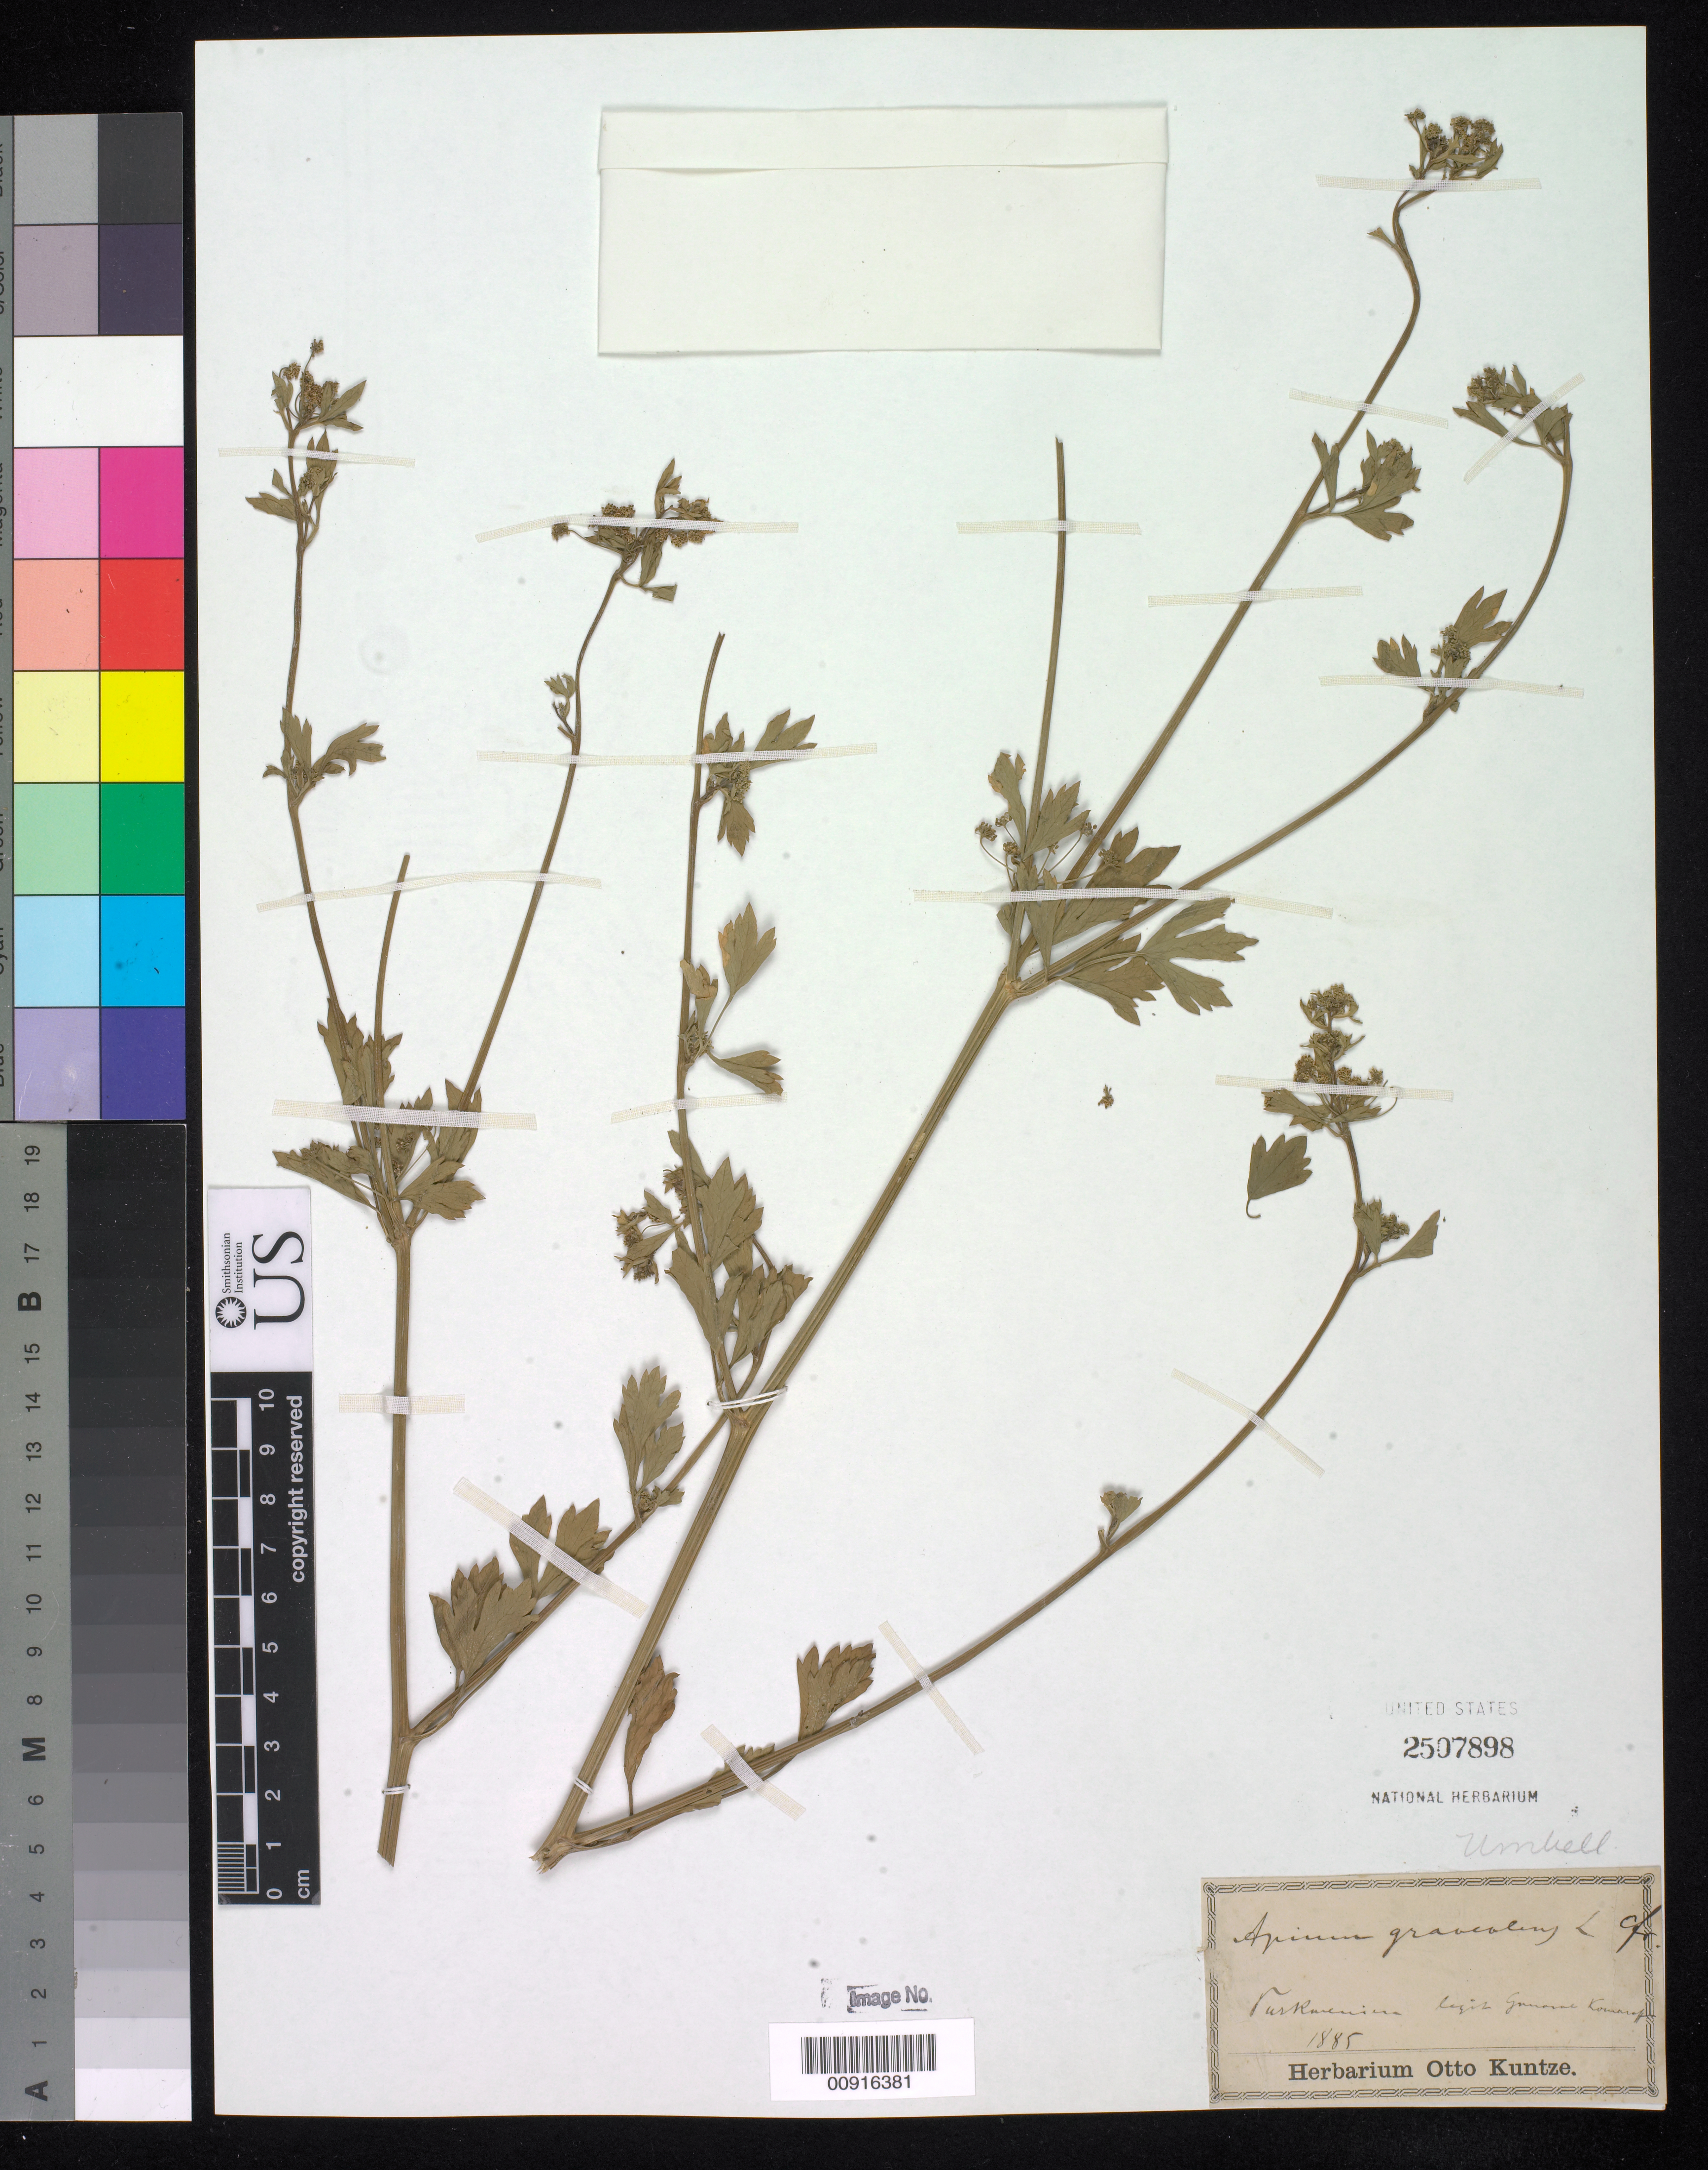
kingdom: Plantae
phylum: Tracheophyta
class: Magnoliopsida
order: Apiales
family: Apiaceae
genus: Apium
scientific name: Apium graveolens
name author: L.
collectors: G. Komaroff & ex herb. Otto Kuntze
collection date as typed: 1885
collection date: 1885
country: Turkmenistan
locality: Turkmenien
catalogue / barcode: US 2507898